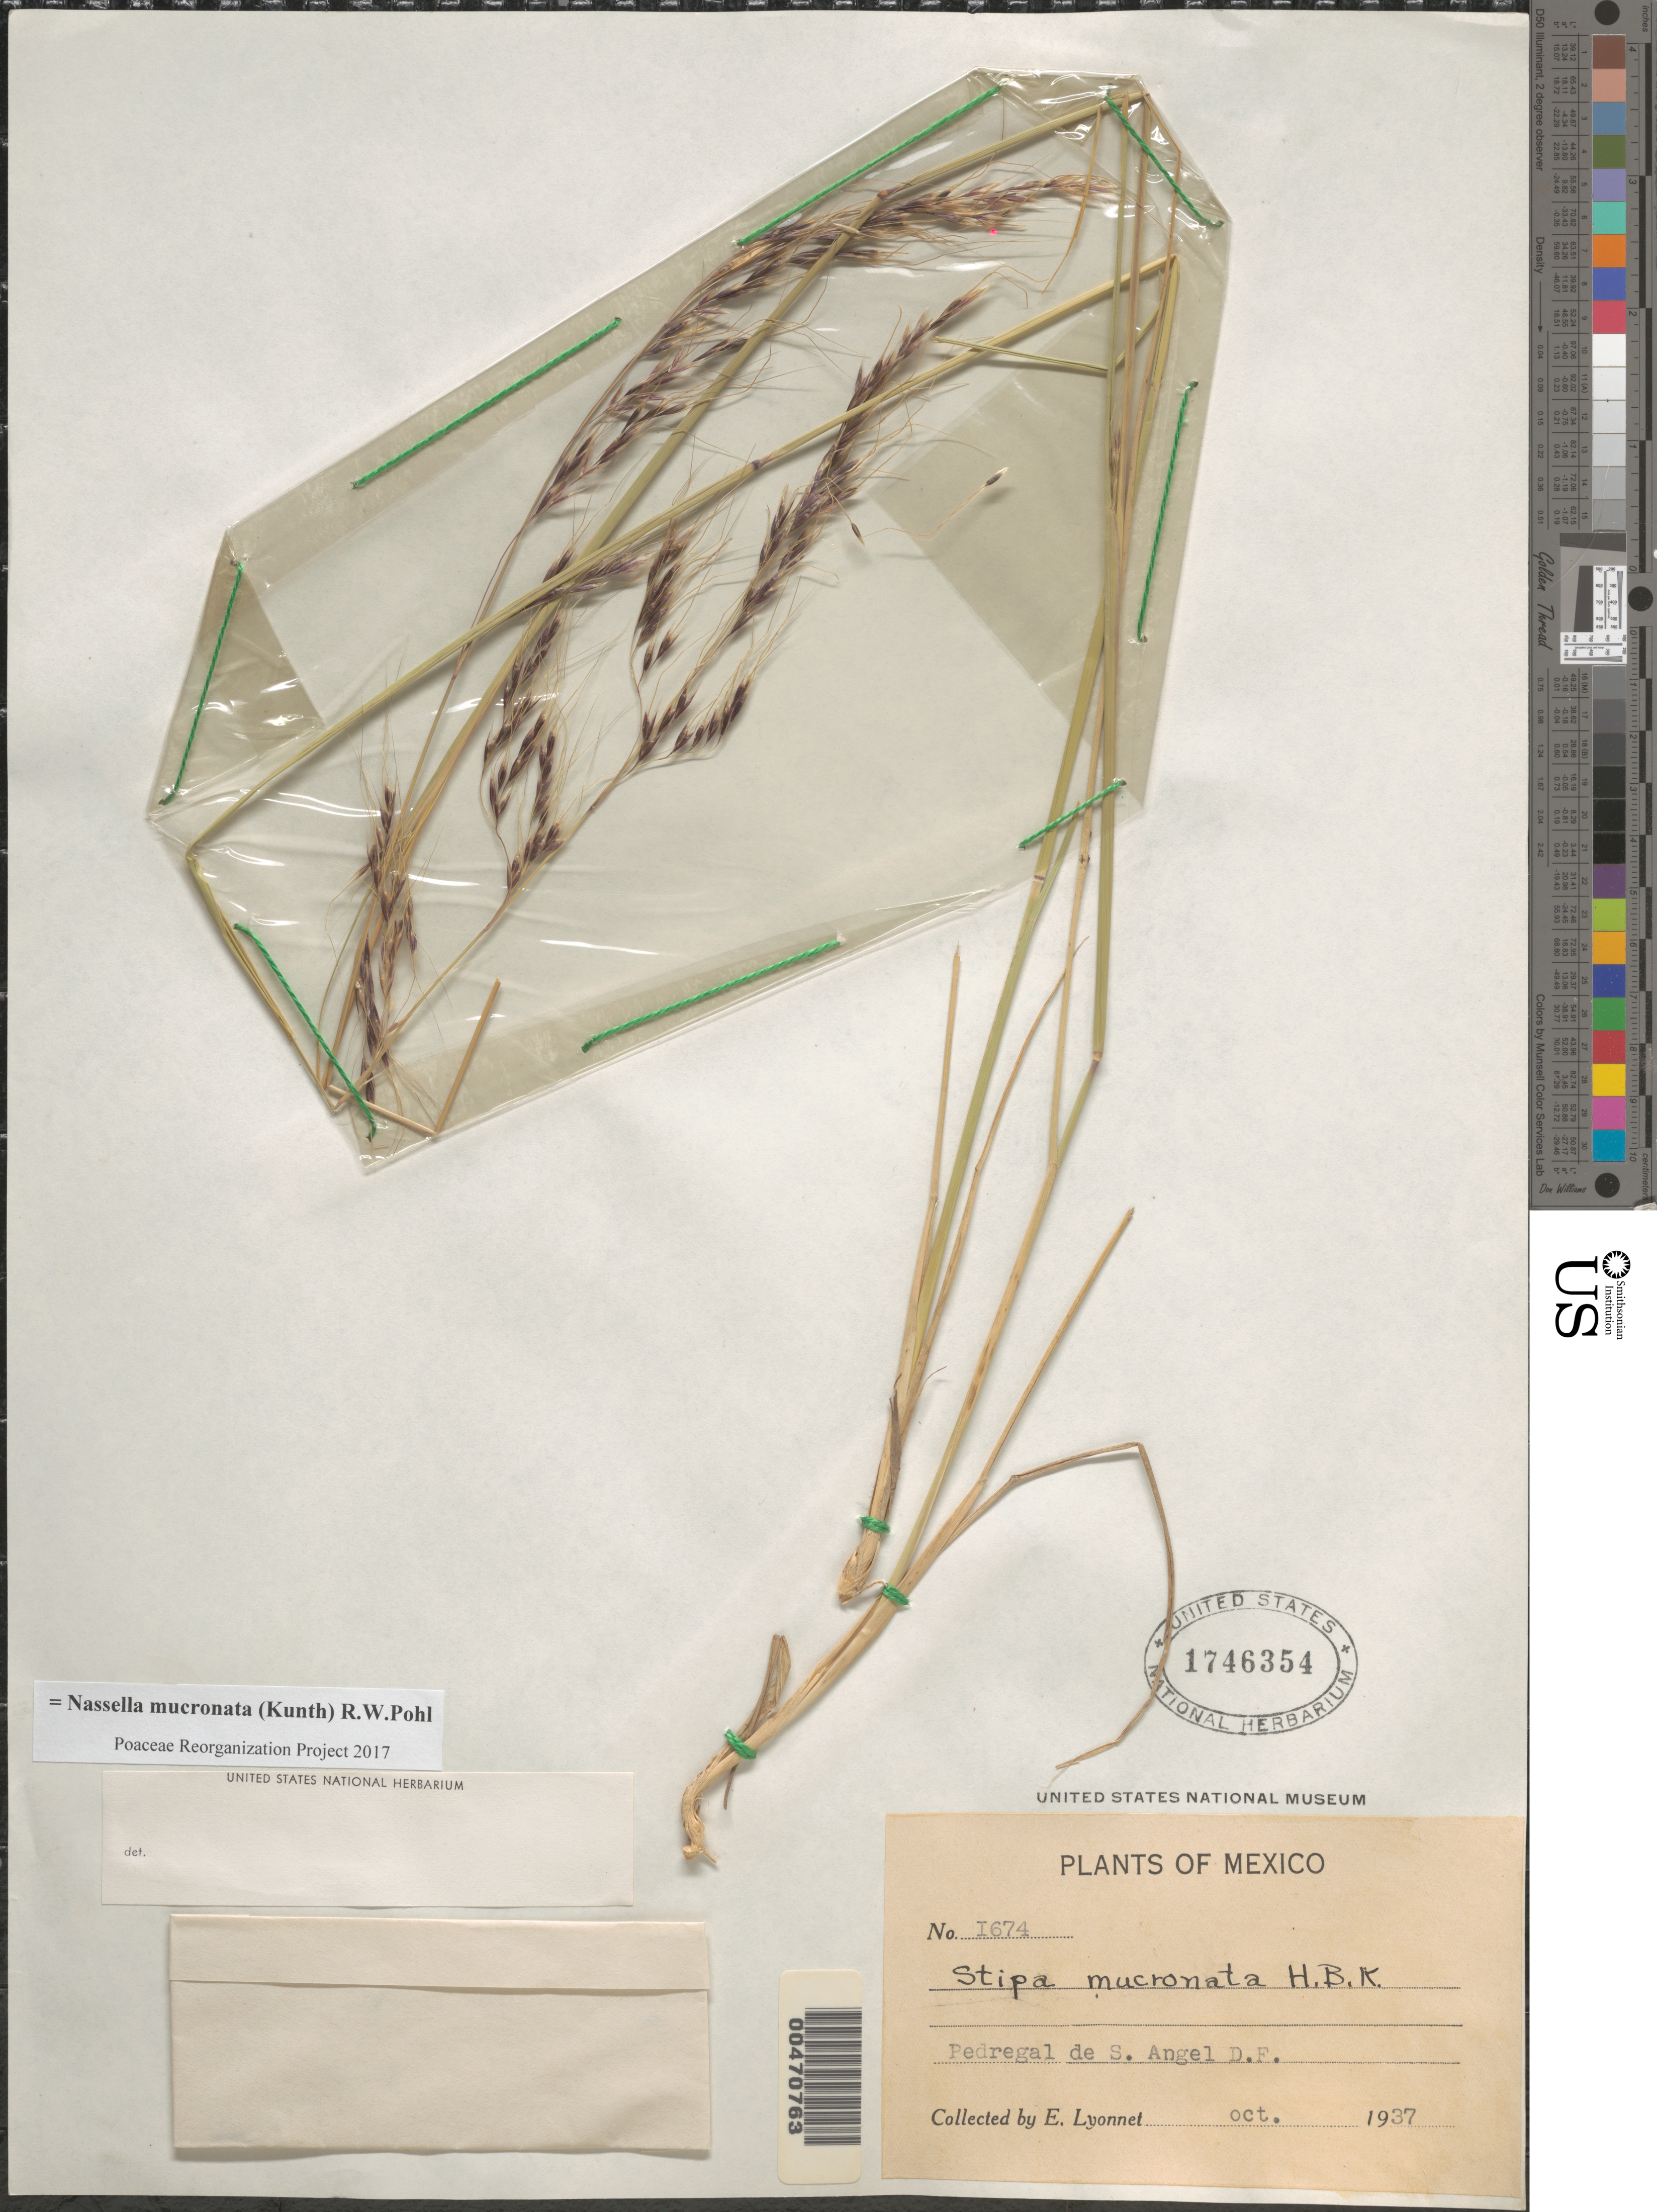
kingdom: Plantae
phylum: Tracheophyta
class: Liliopsida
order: Poales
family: Poaceae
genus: Nassella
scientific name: Nassella mucronata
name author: (Kunth) R.W. Pohl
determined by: Poaceae Reorganization Project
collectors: Bro. E. Lyonnet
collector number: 1674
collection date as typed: Oct 1937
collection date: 1937-10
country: Mexico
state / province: Distrito Federal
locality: Pedregal de San Angel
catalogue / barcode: US 1746354